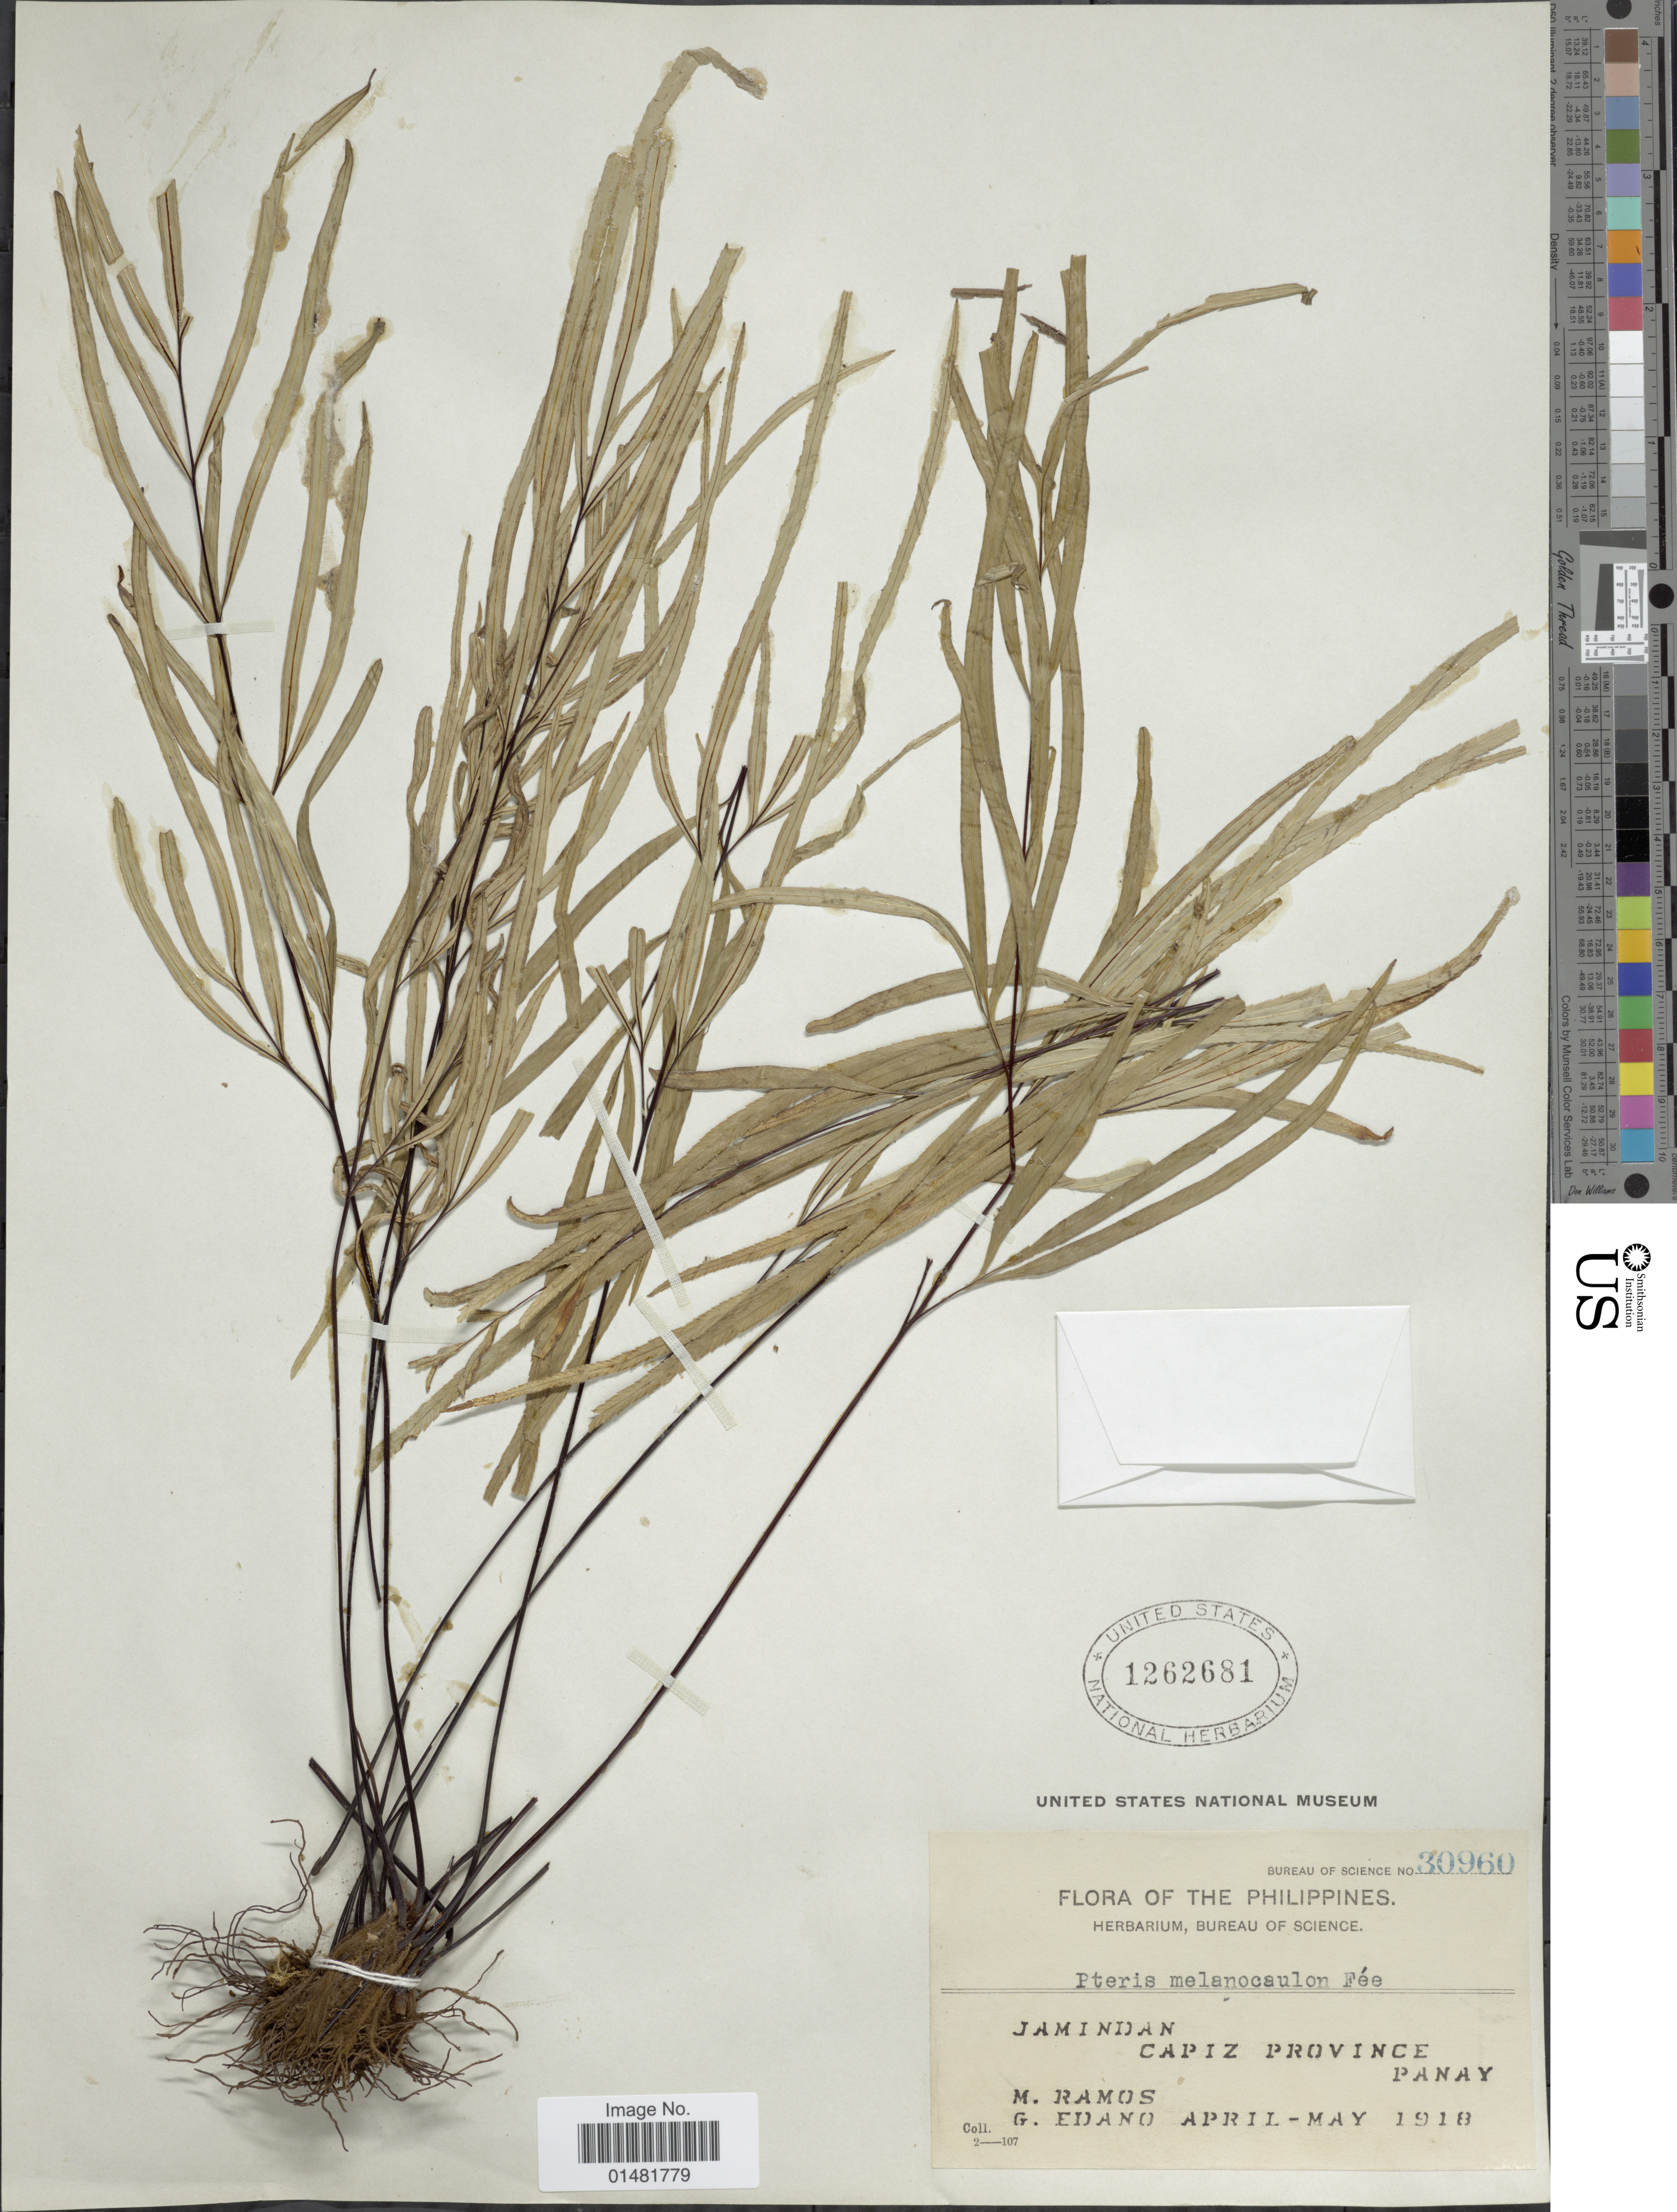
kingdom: Plantae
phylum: Tracheophyta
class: Polypodiopsida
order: Polypodiales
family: Pteridaceae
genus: Pteris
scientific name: Pteris melanocaulon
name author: Fée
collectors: M. Ramos & G. Edaño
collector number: Bureau of Science 30960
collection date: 1918-04/1918-05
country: Philippines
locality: Jamindan, Capiz Province, Panay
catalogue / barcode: US 1262681